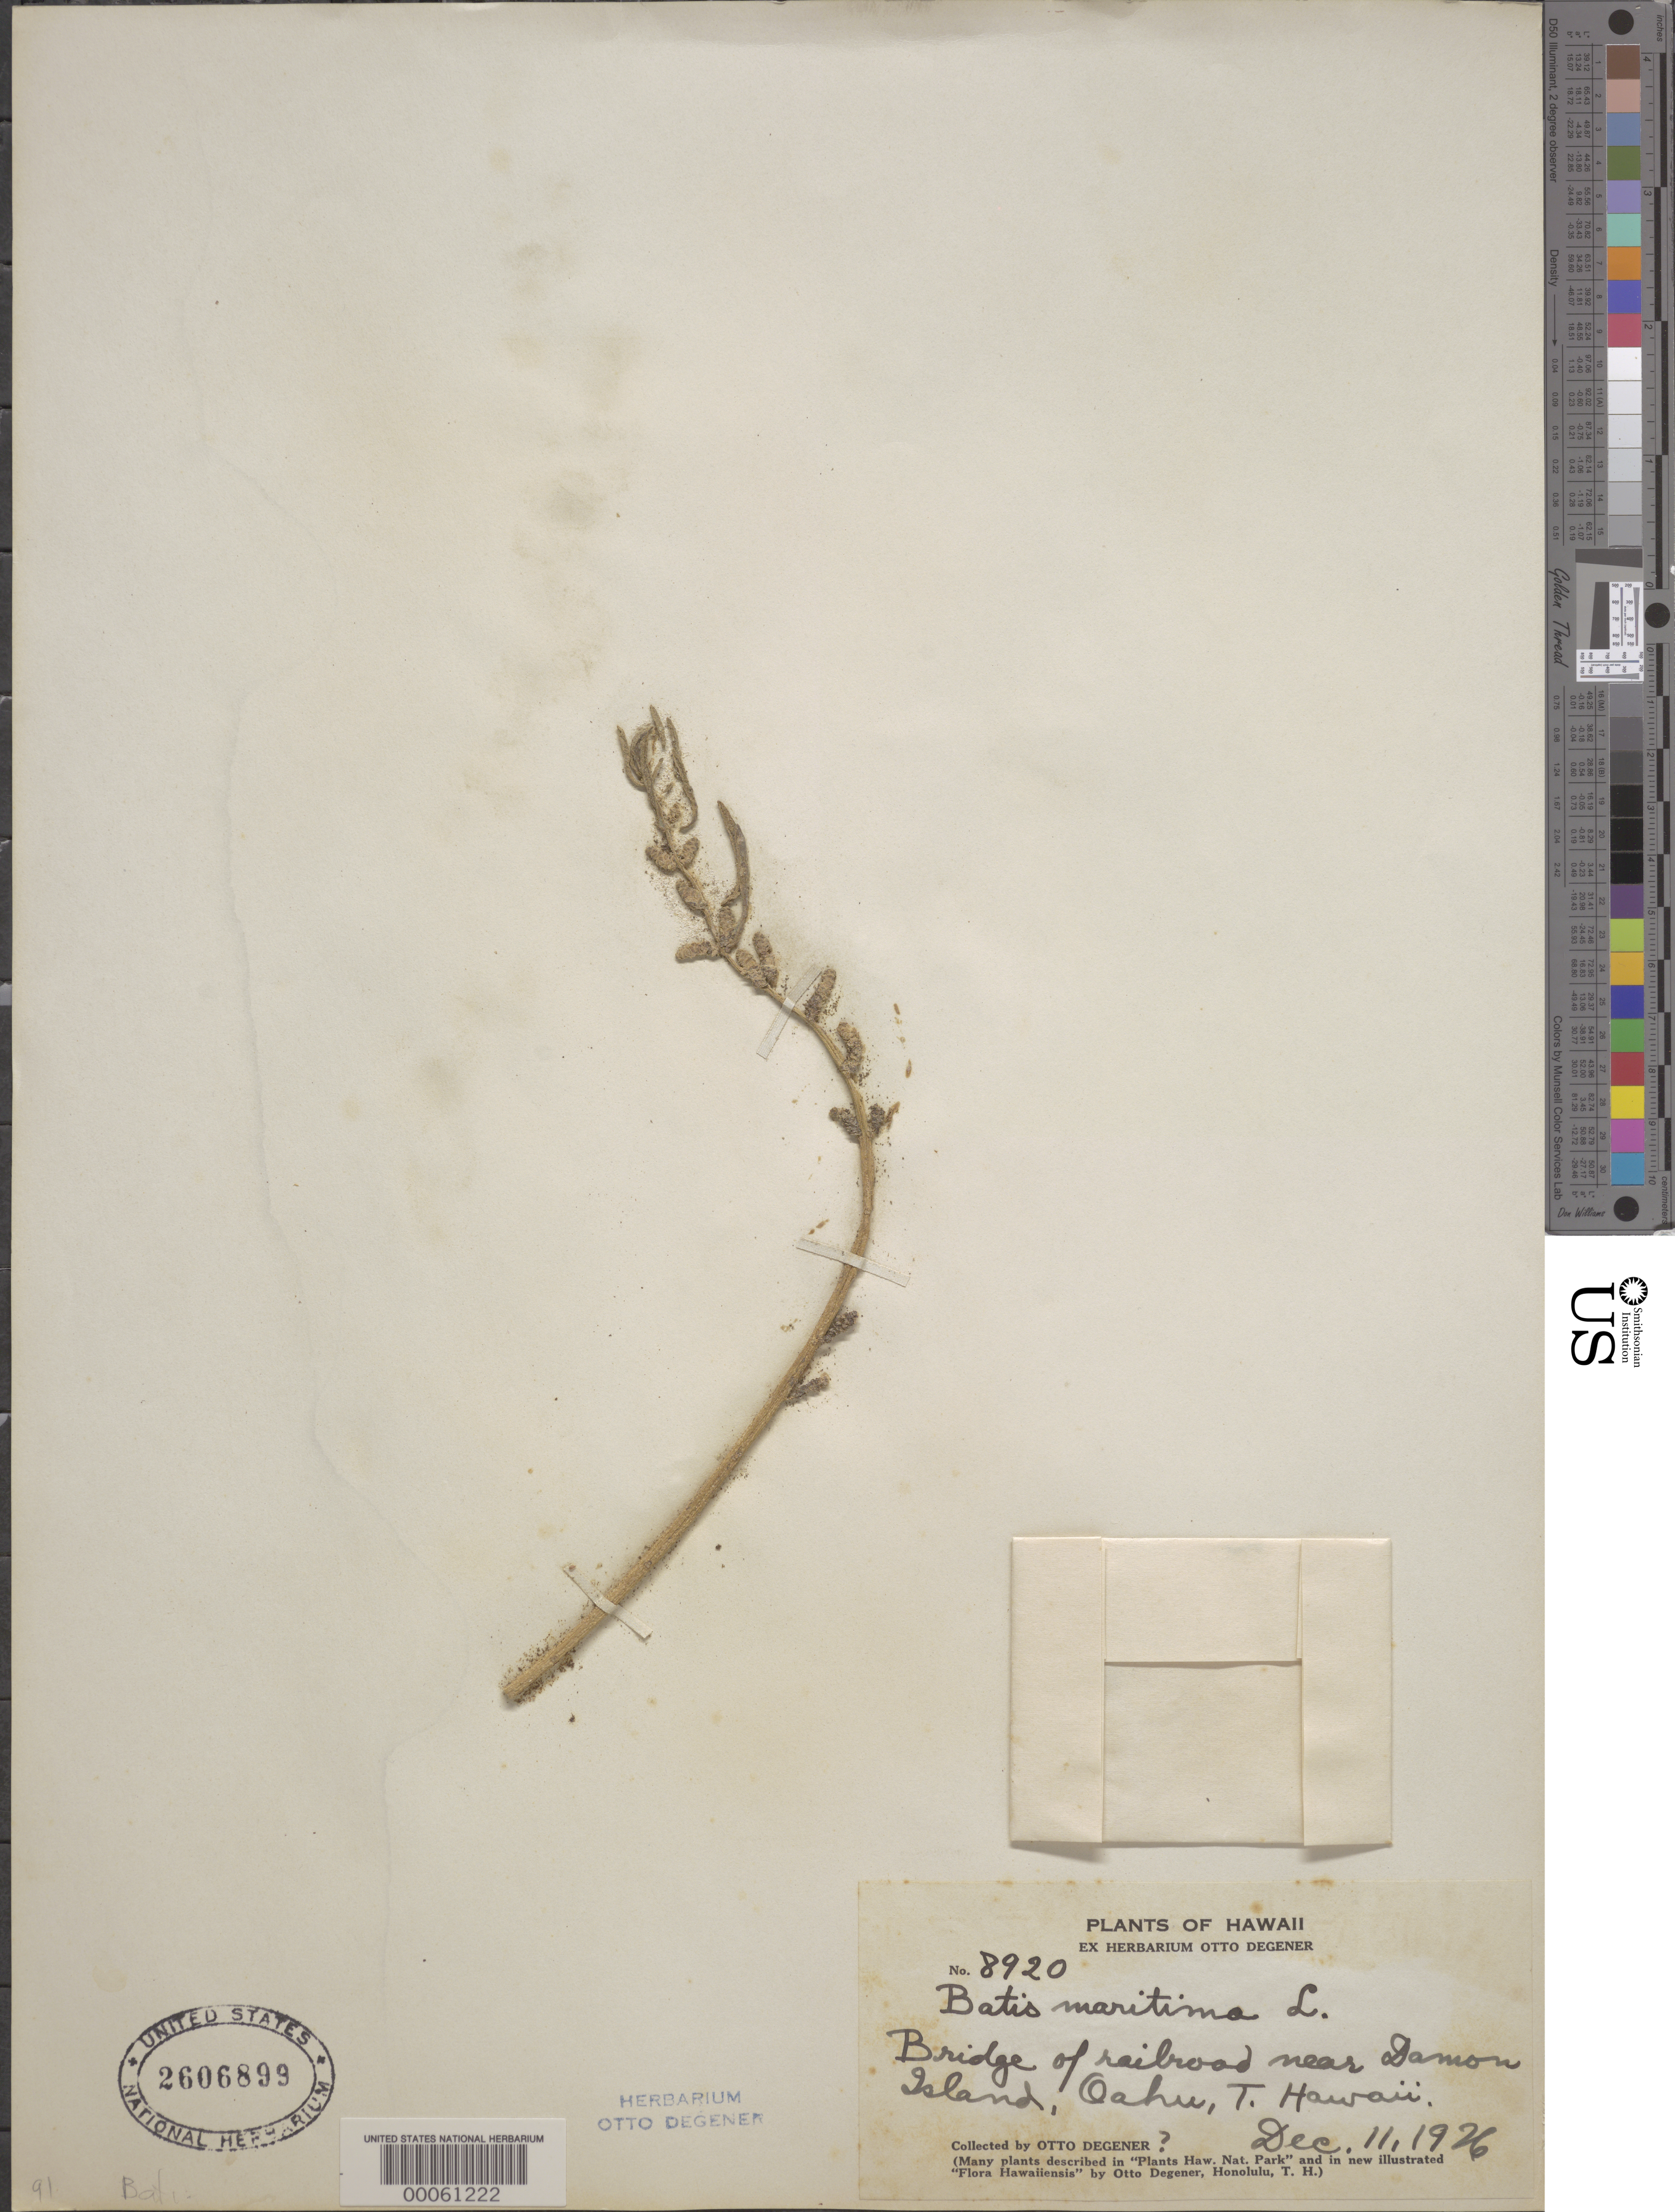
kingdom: Plantae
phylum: Tracheophyta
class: Magnoliopsida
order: Brassicales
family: Bataceae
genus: Batis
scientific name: Batis maritima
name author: L.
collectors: O. Degener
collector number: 8920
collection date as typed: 11 Dec 1926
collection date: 1926-12-11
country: United States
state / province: Hawaii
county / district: Honolulu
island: Oahu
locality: Damon island, bridge of railroad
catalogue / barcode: US 2606899